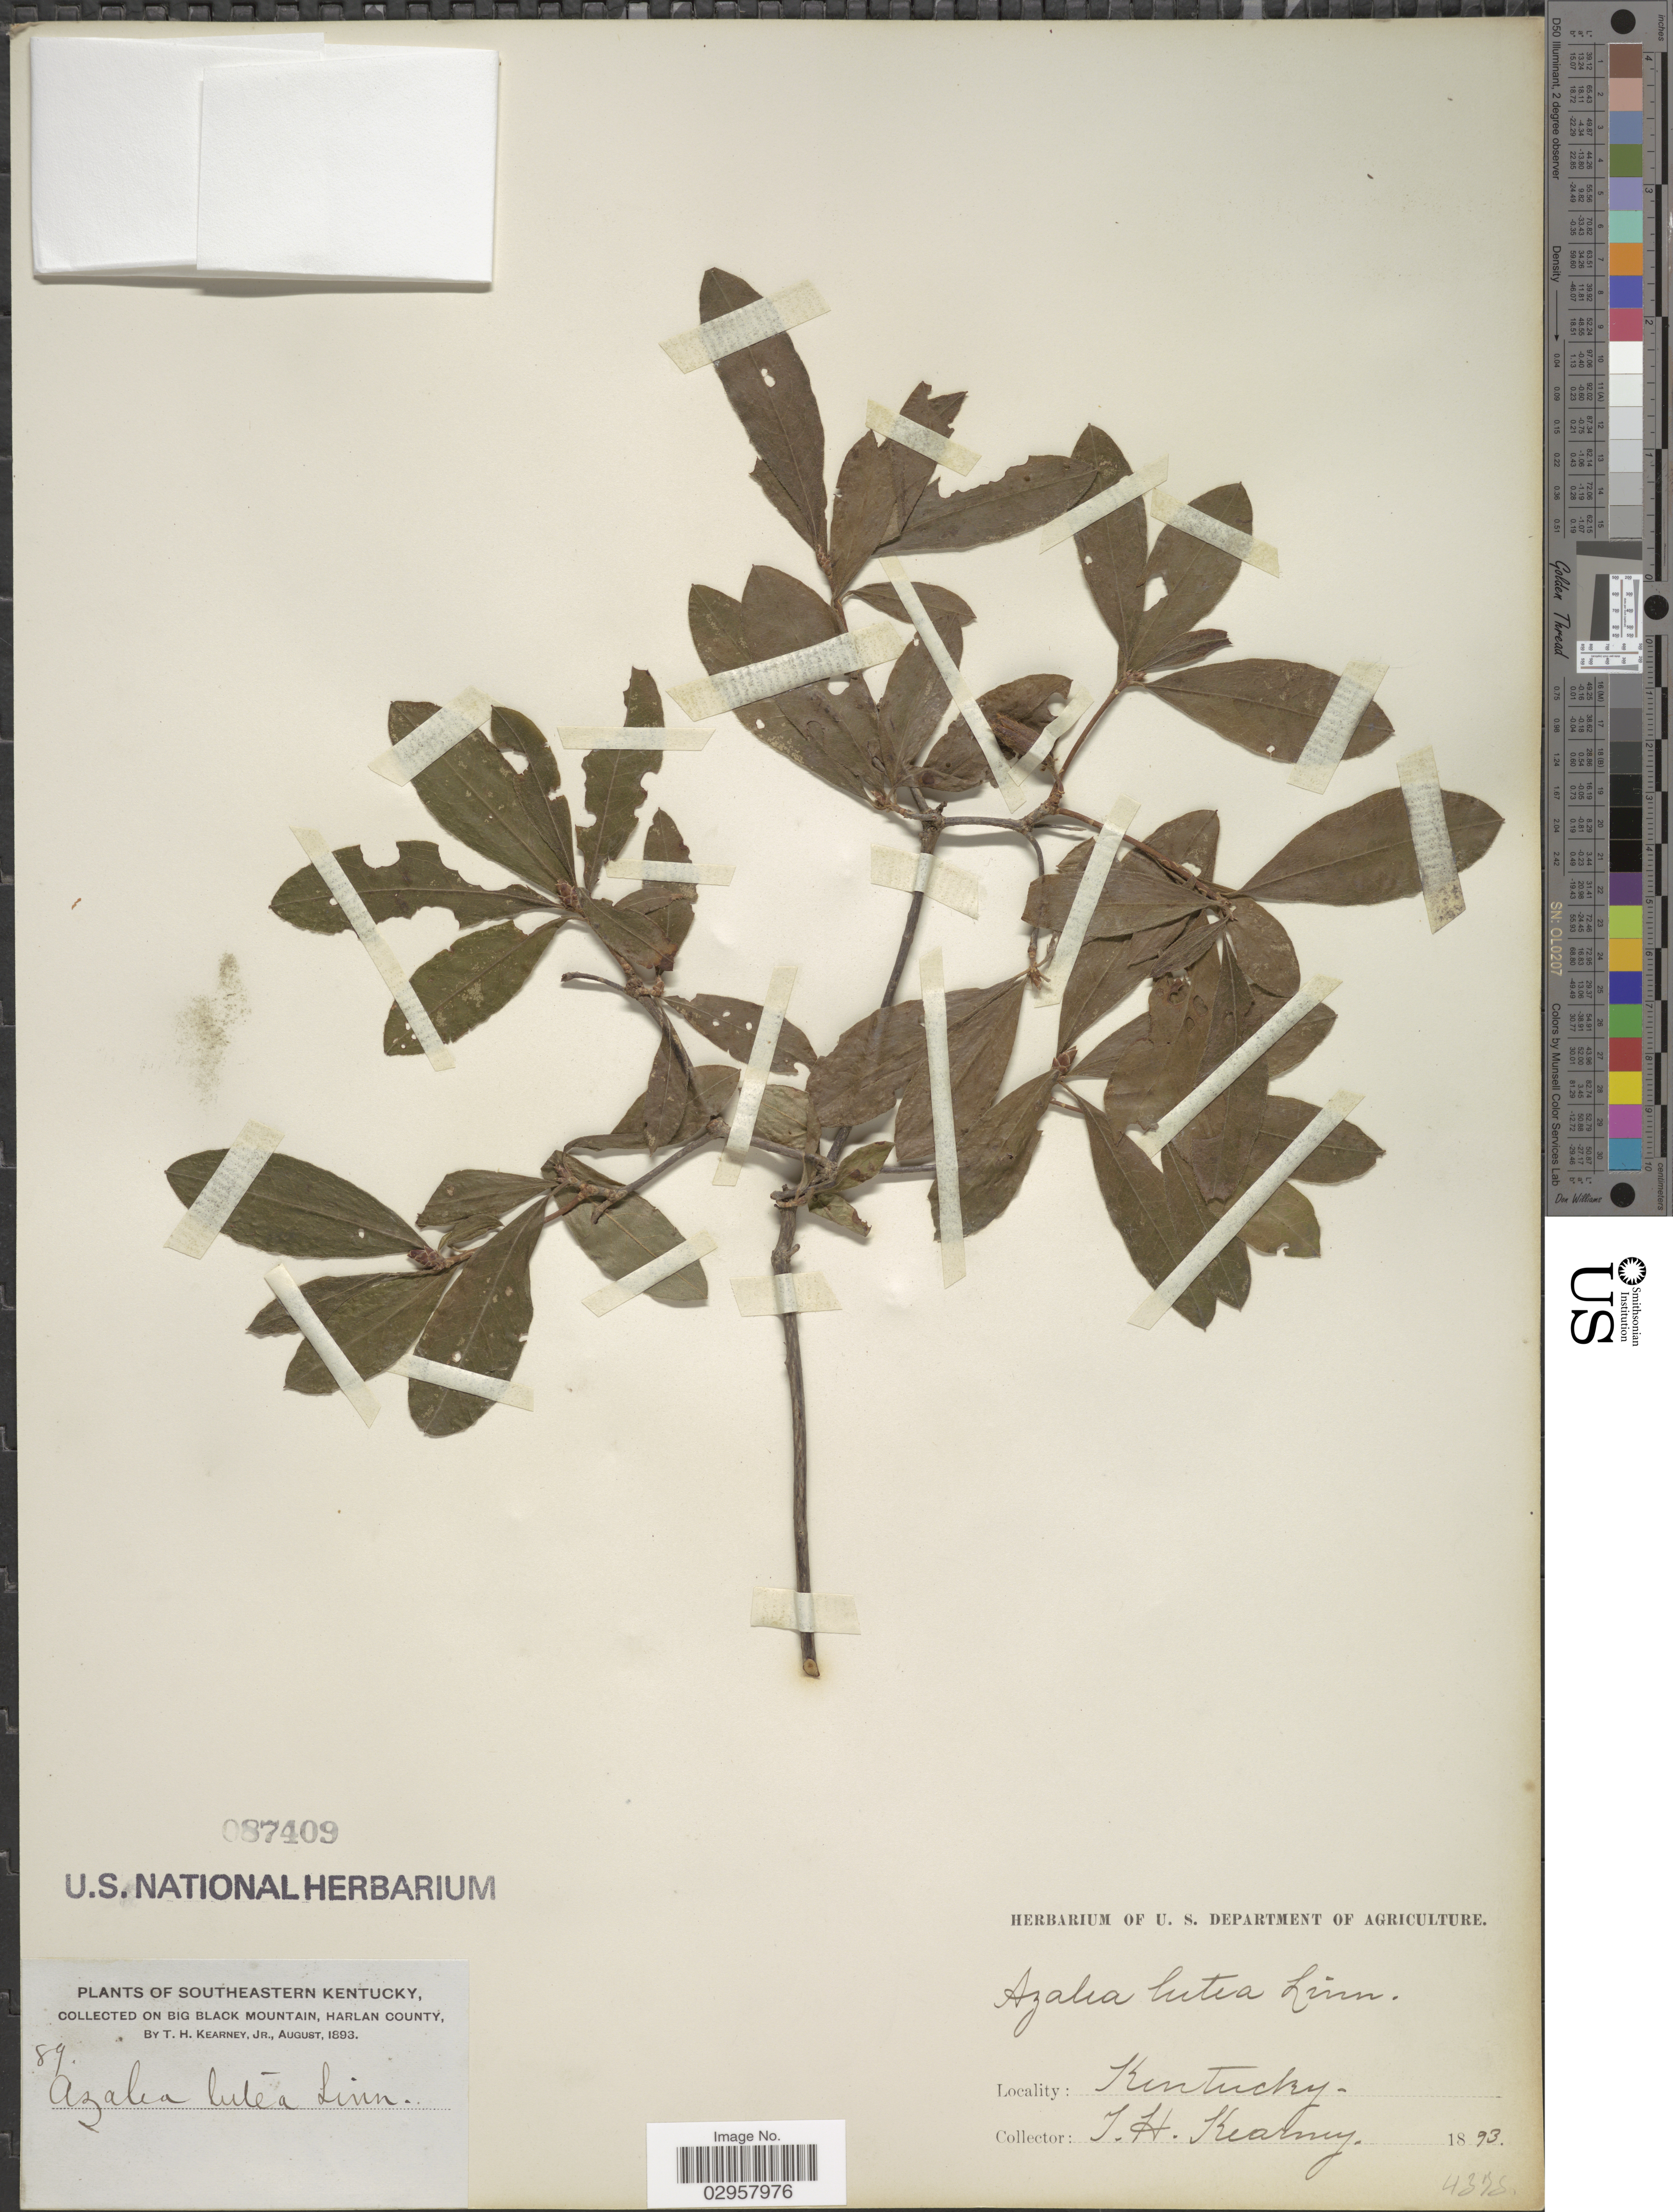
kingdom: Plantae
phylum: Tracheophyta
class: Magnoliopsida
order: Ericales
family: Ericaceae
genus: Rhododendron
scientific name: Rhododendron calendulaceum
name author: (Michx.) Torr.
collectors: T. H. Kearney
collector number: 89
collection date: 1893-08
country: United States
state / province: Kentucky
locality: Southeastern Kentucky, On Big Black Mountain, Harlan County.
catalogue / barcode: US 87409